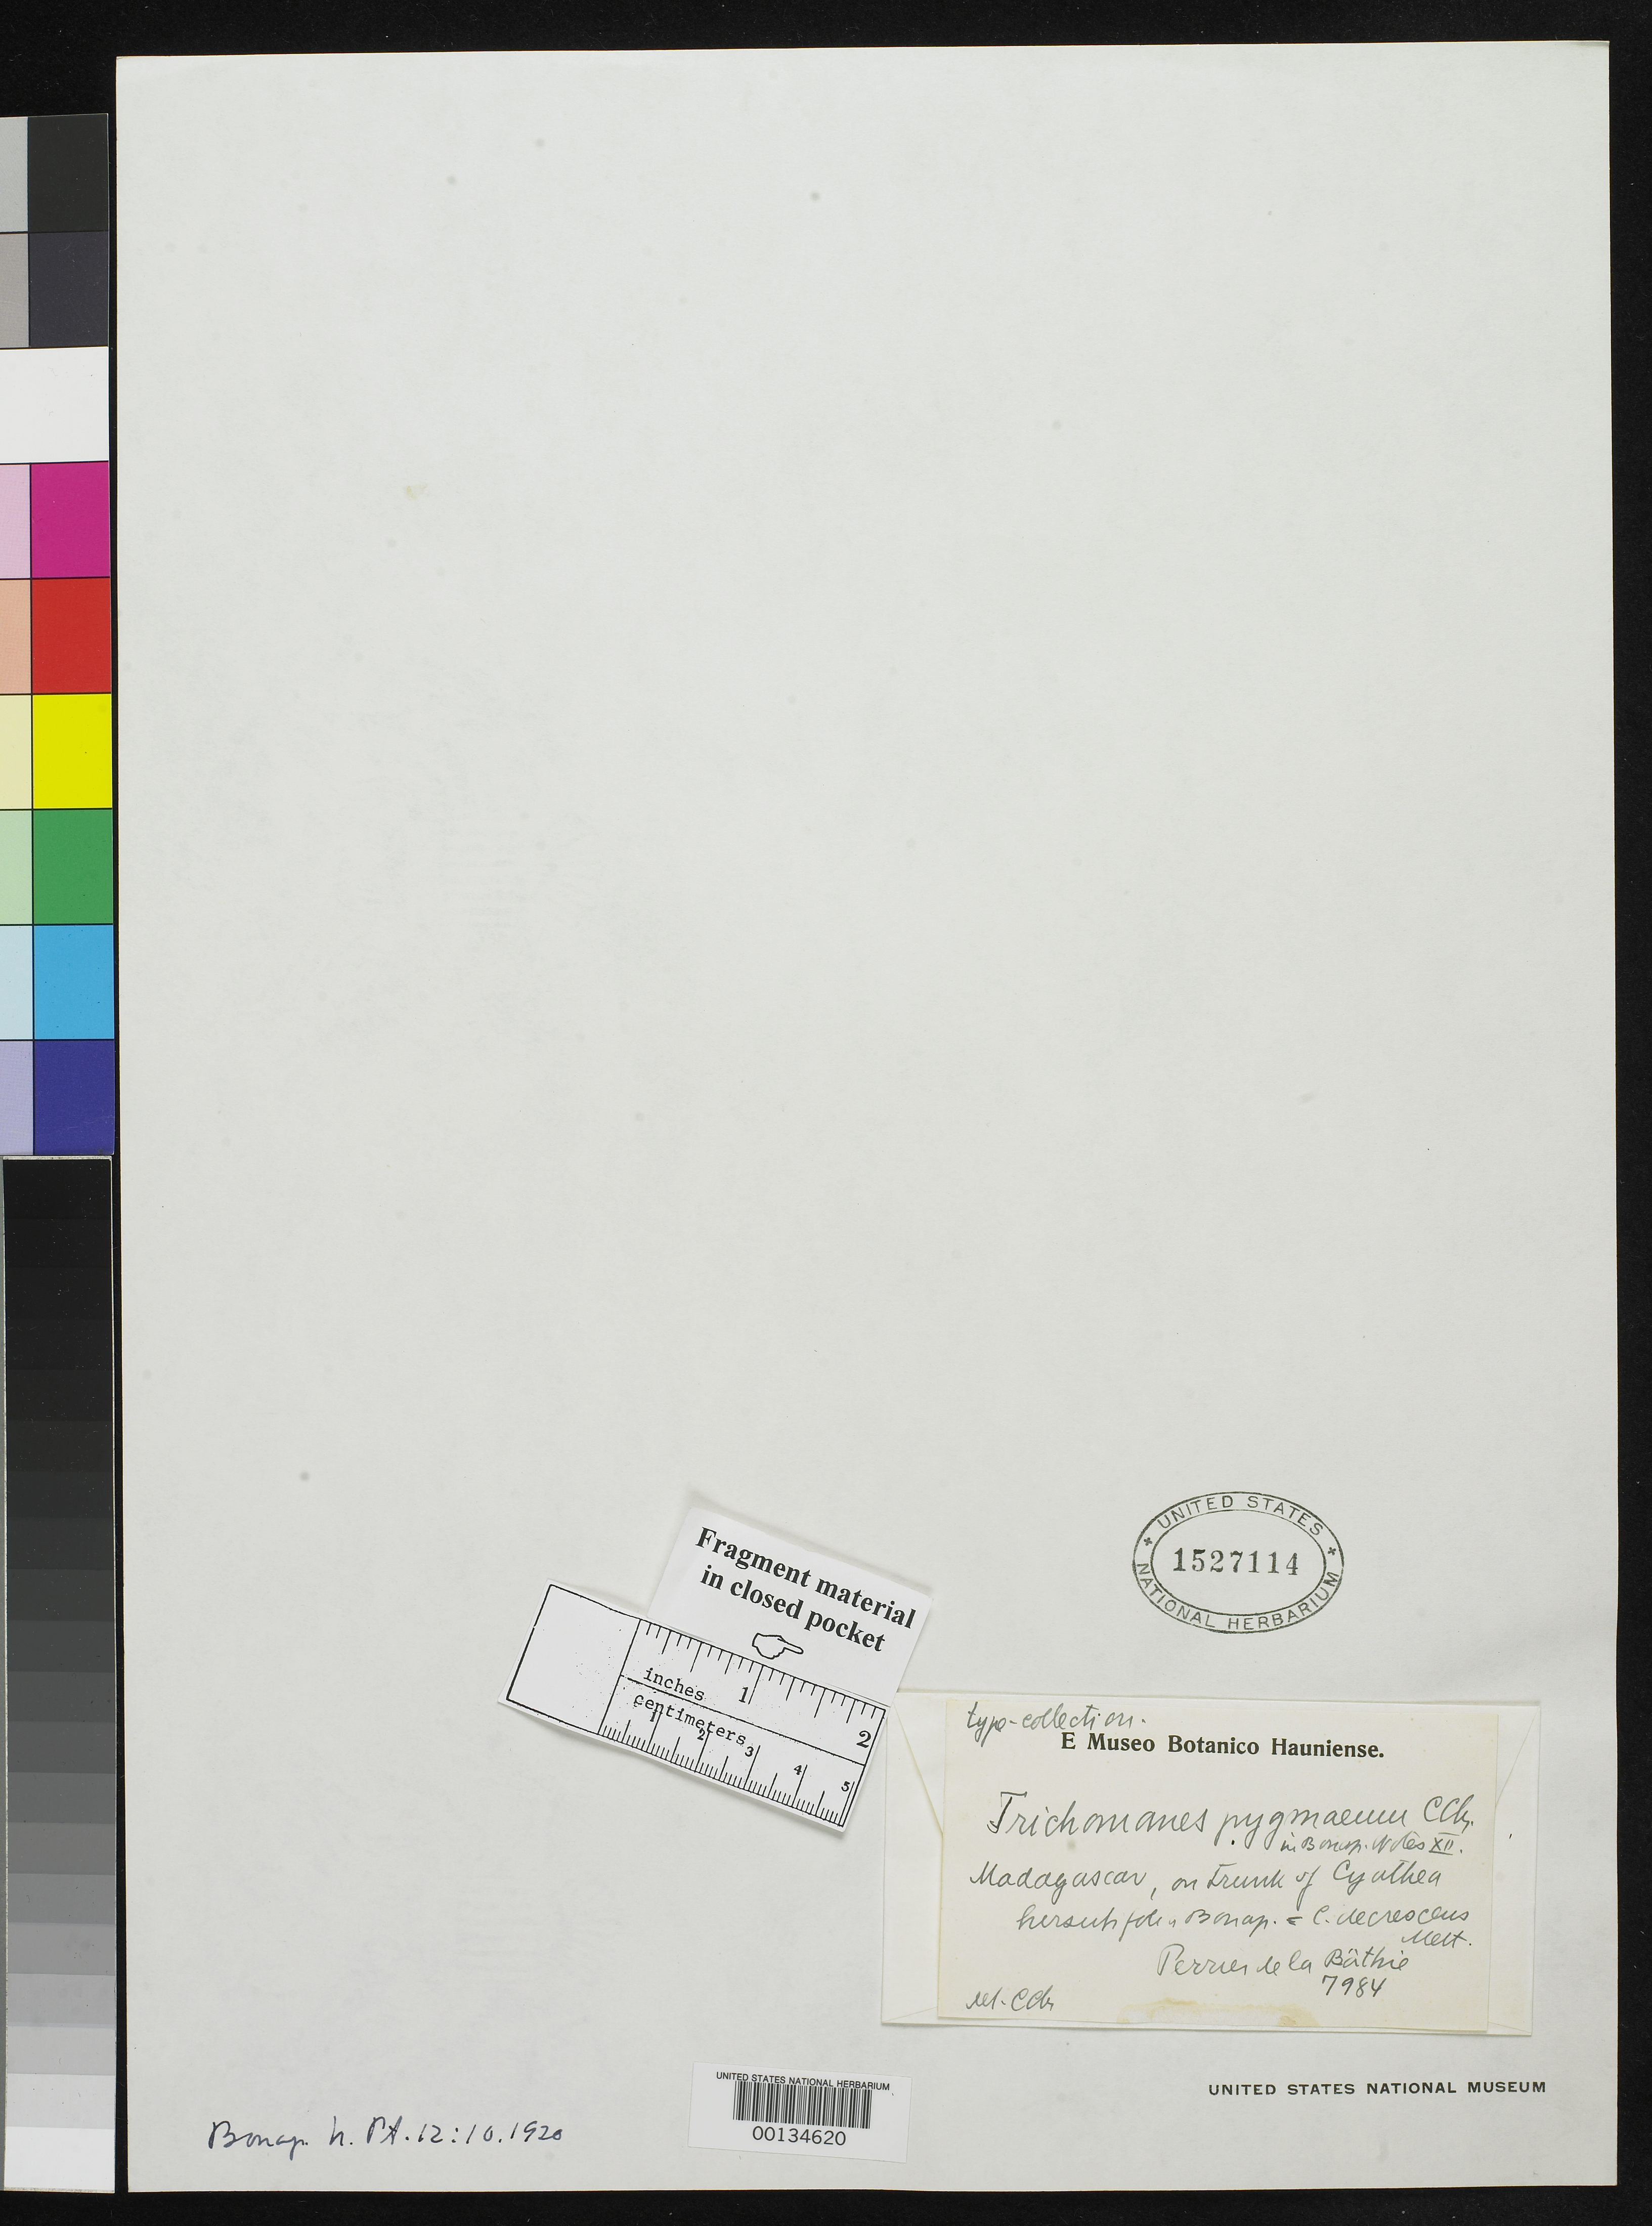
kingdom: Plantae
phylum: Tracheophyta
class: Polypodiopsida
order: Hymenophyllales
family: Hymenophyllaceae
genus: Trichomanes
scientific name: Trichomanes pygmalum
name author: C. Chr. in Bonap.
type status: Type Collection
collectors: H. Perrier de la Bâthie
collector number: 7984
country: Madagascar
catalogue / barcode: US 1527114